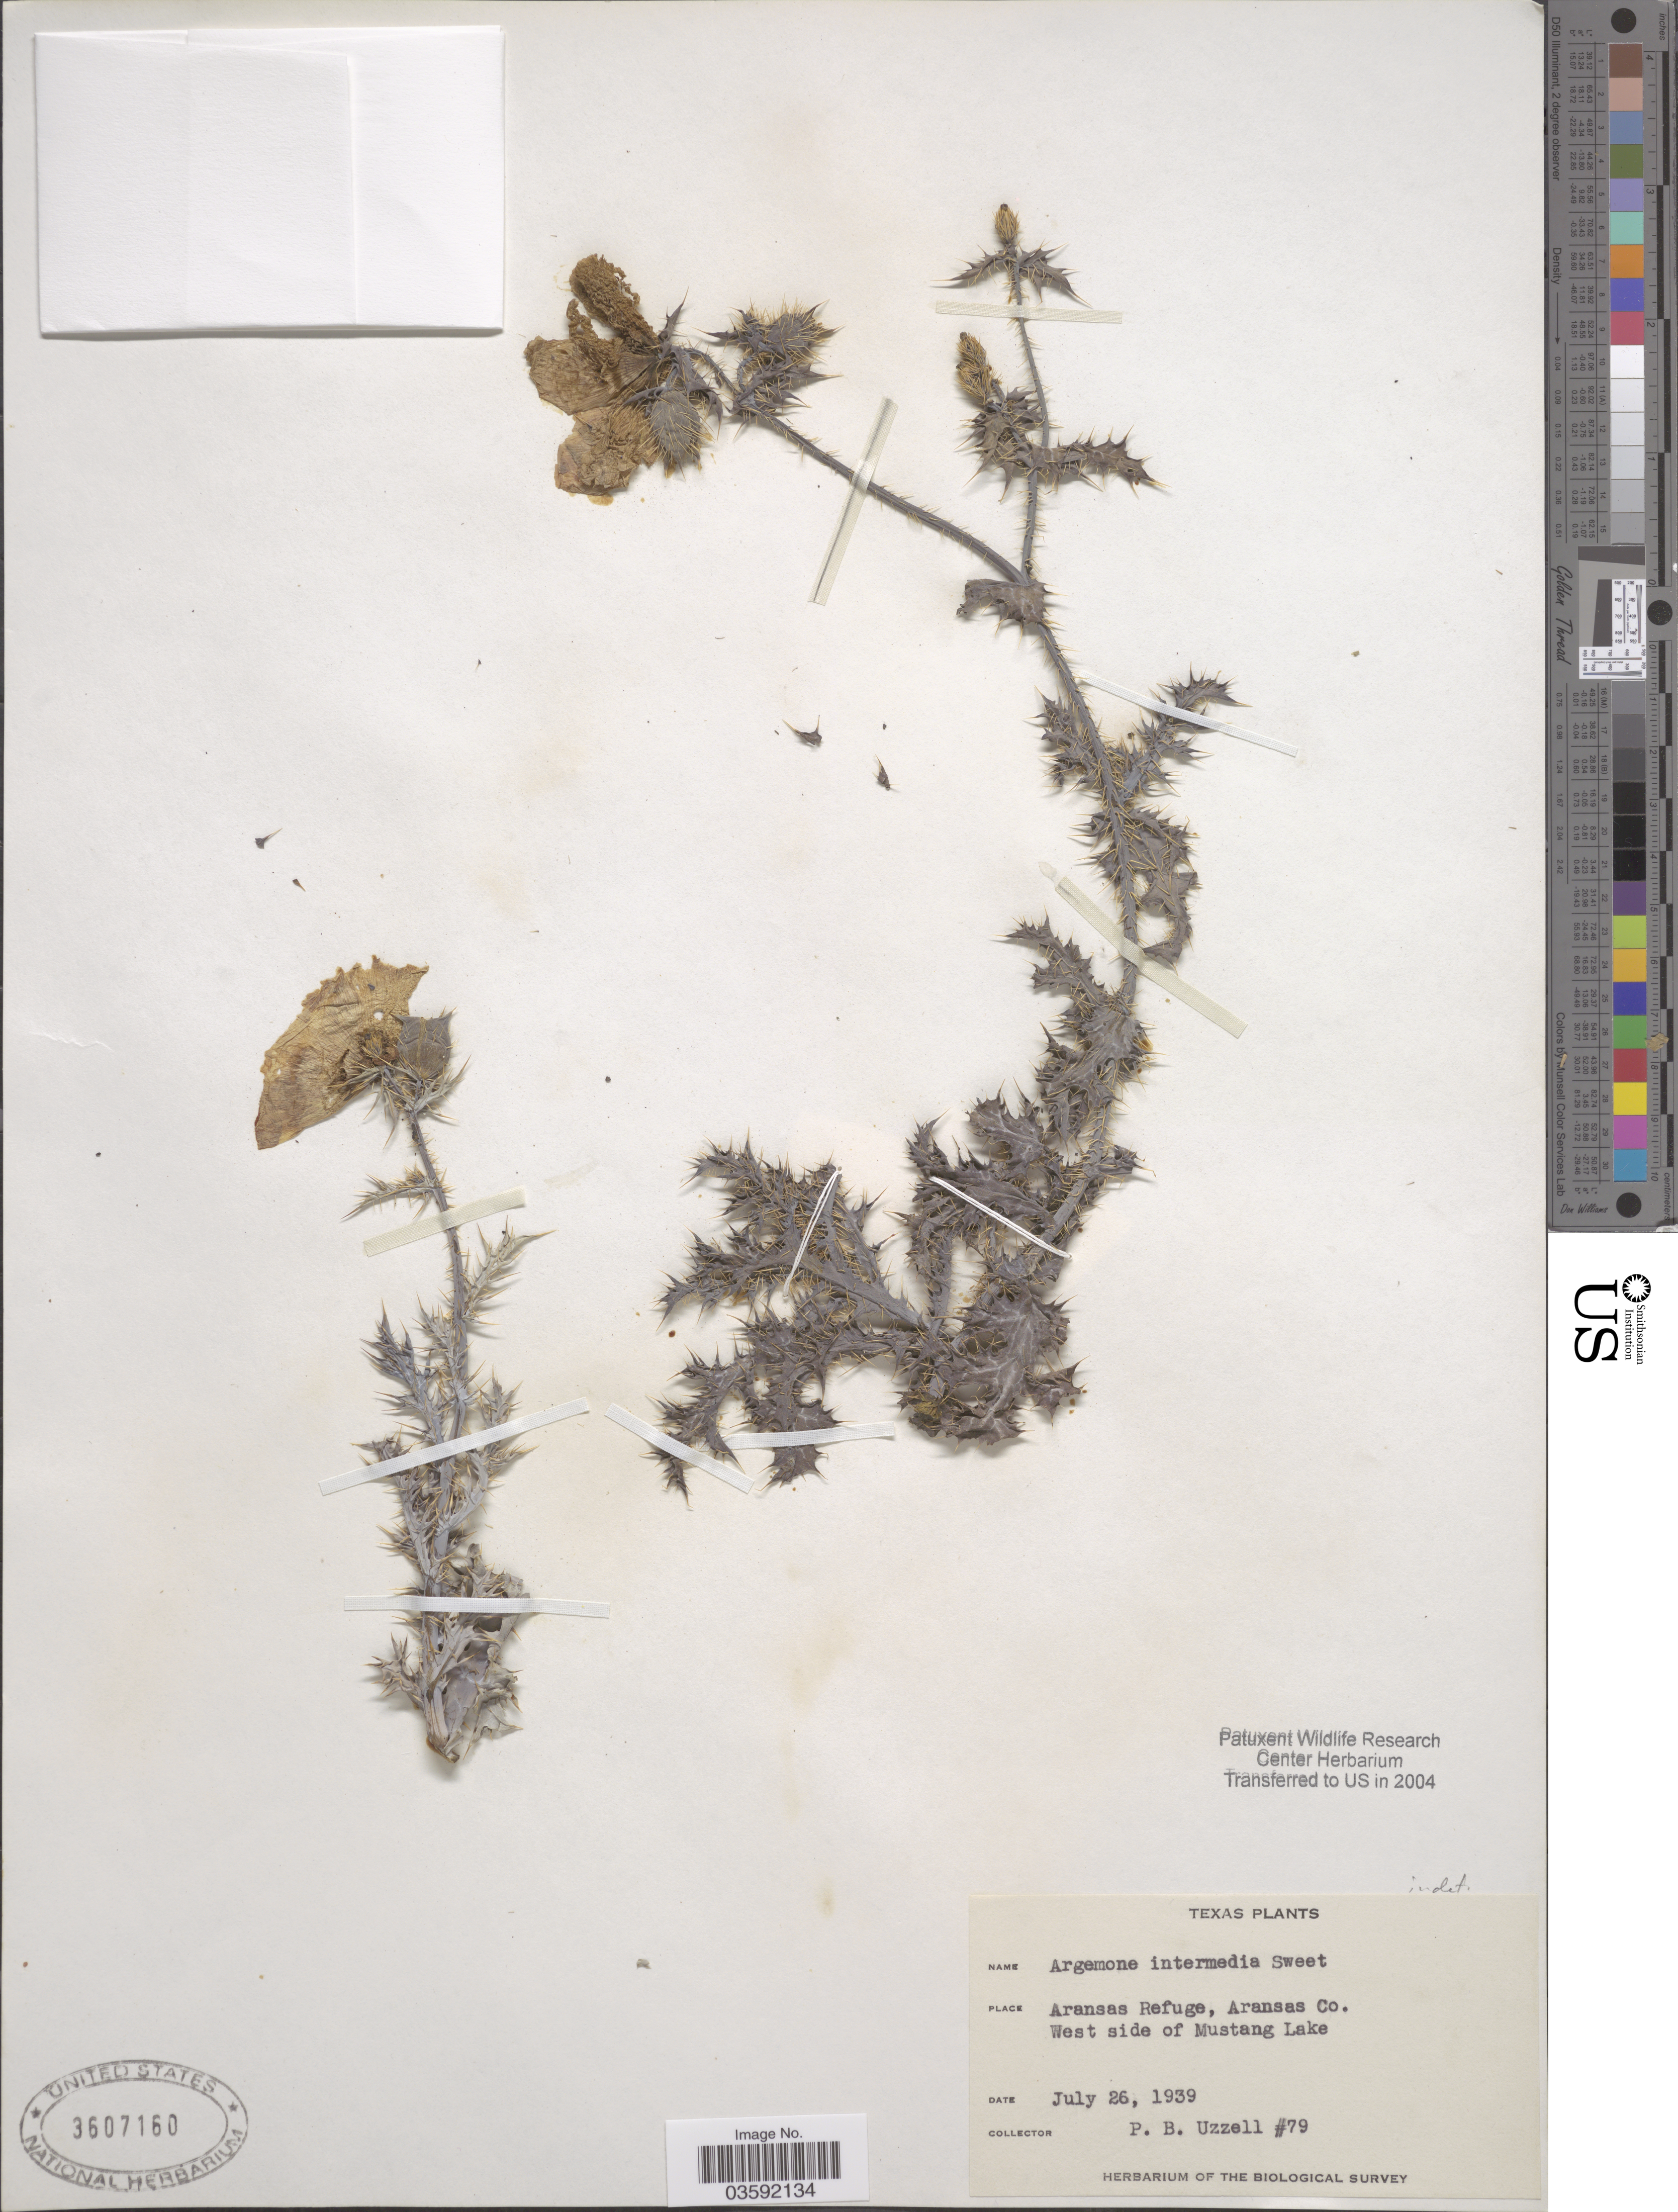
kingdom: Plantae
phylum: Tracheophyta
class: Magnoliopsida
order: Ranunculales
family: Papaveraceae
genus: Argemone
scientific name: Argemone sp.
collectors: P. Uzzell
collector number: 79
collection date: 1939-07-26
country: United States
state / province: Texas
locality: Aransas Refuge, Aransas Co. West side of Mustang Lake.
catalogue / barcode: US 3607160